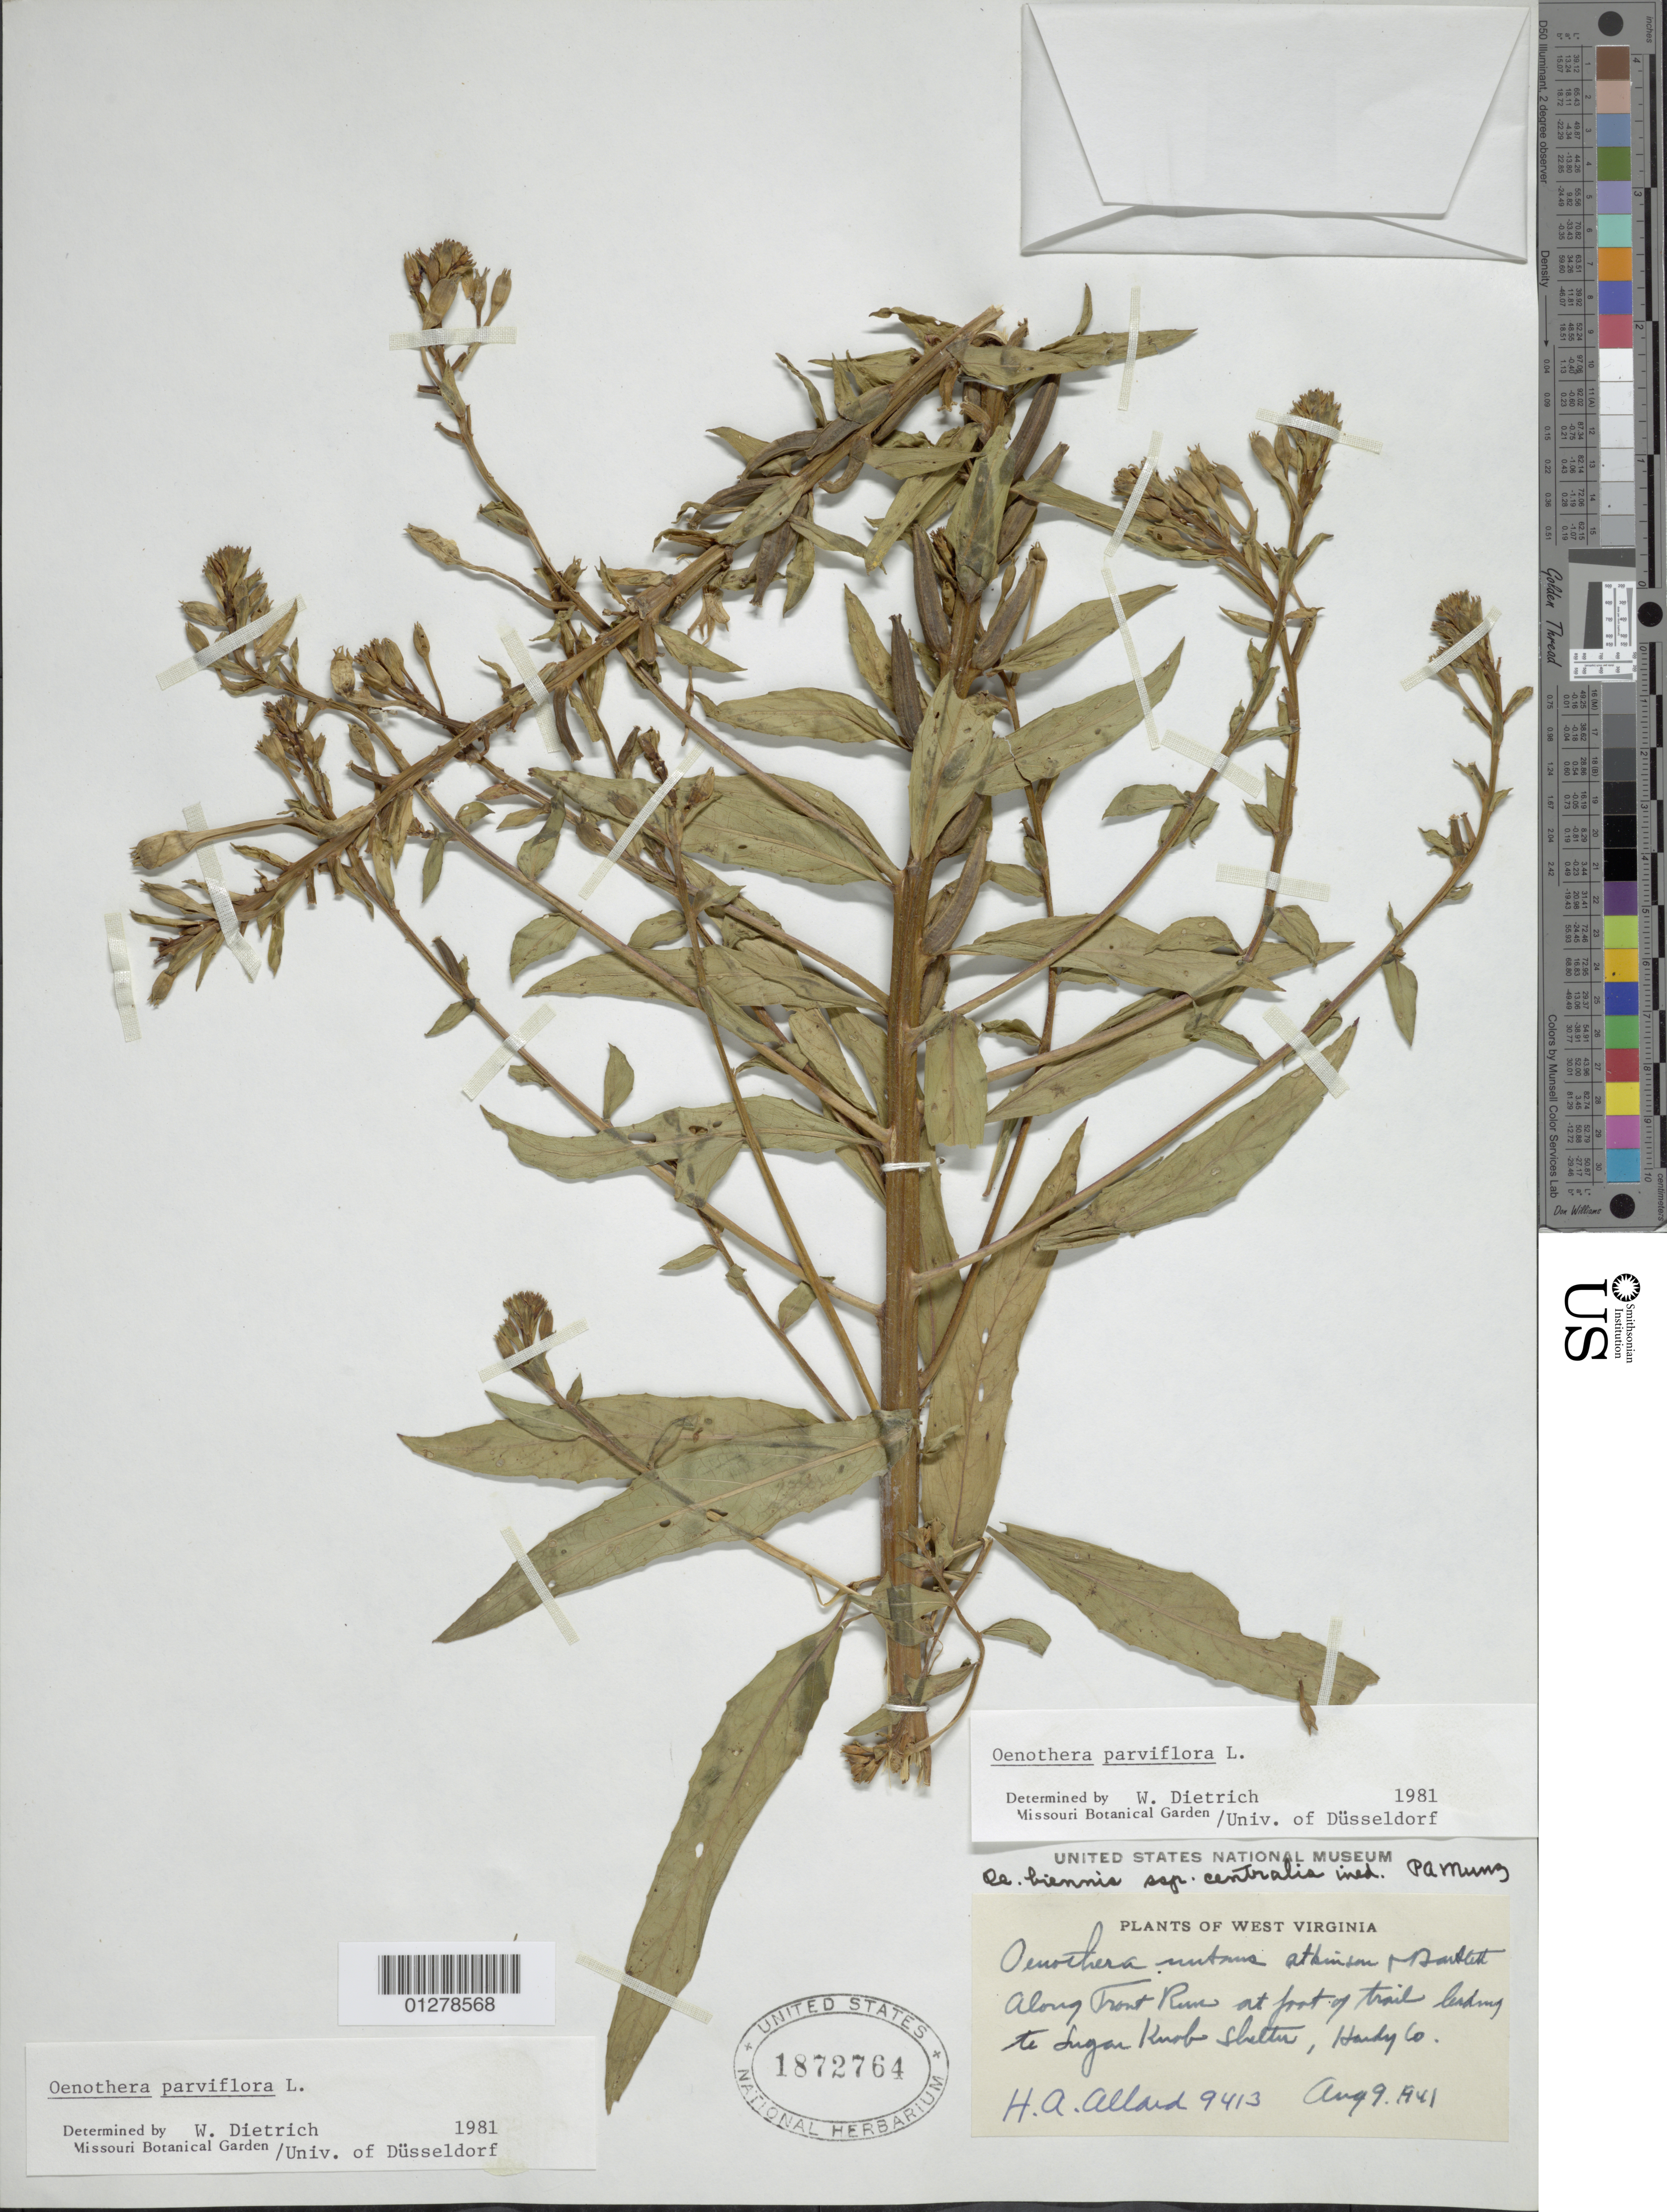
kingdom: Plantae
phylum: Tracheophyta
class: Magnoliopsida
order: Myrtales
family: Onagraceae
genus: Oenothera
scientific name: Oenothera parviflora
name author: L.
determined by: Munz, Philip A.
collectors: H. A. Allard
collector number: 9413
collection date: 1941-08-09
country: United States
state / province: West Virginia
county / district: Hardy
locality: along Front Run of the trail leading to Sugar Knob Shelter.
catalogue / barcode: US 1872764